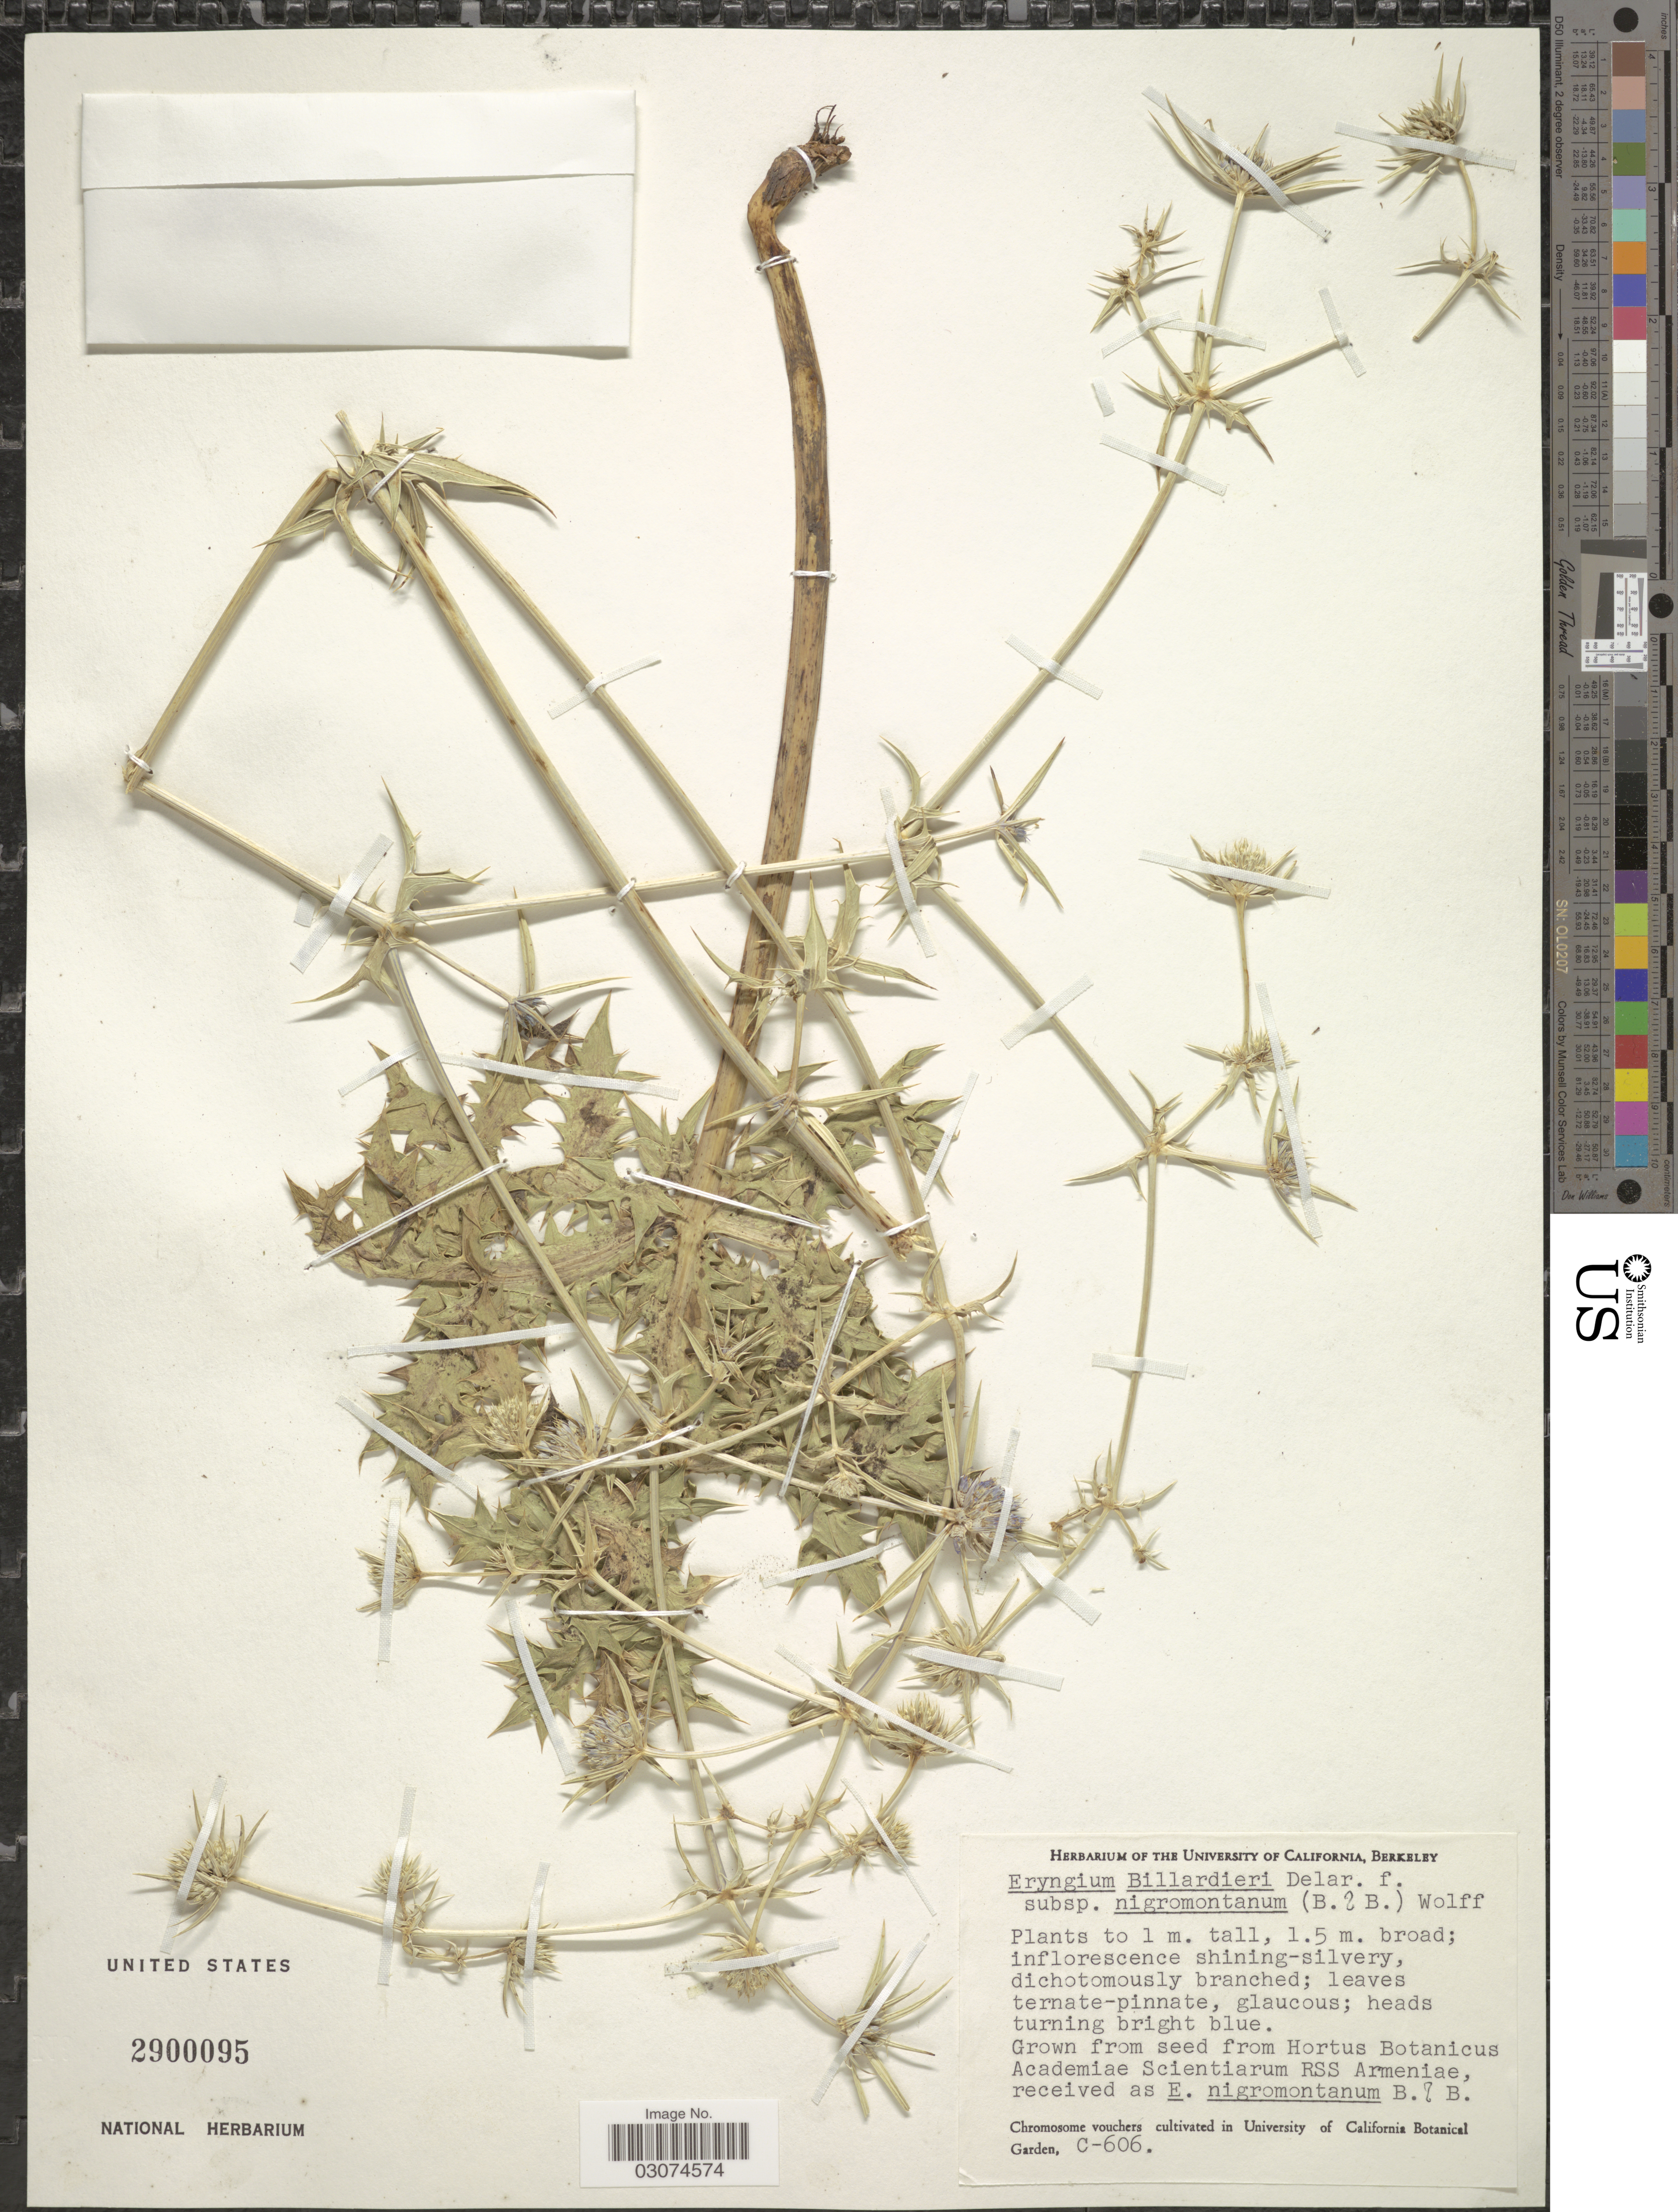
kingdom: Plantae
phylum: Tracheophyta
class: Magnoliopsida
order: Apiales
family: Apiaceae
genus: Eryngium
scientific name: Eryngium billardierei subsp. nigromontanum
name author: H. Wolff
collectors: ex herb. Univ. of California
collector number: C-606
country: United States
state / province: California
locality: University of California Botanical Garden.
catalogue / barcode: US 2900095